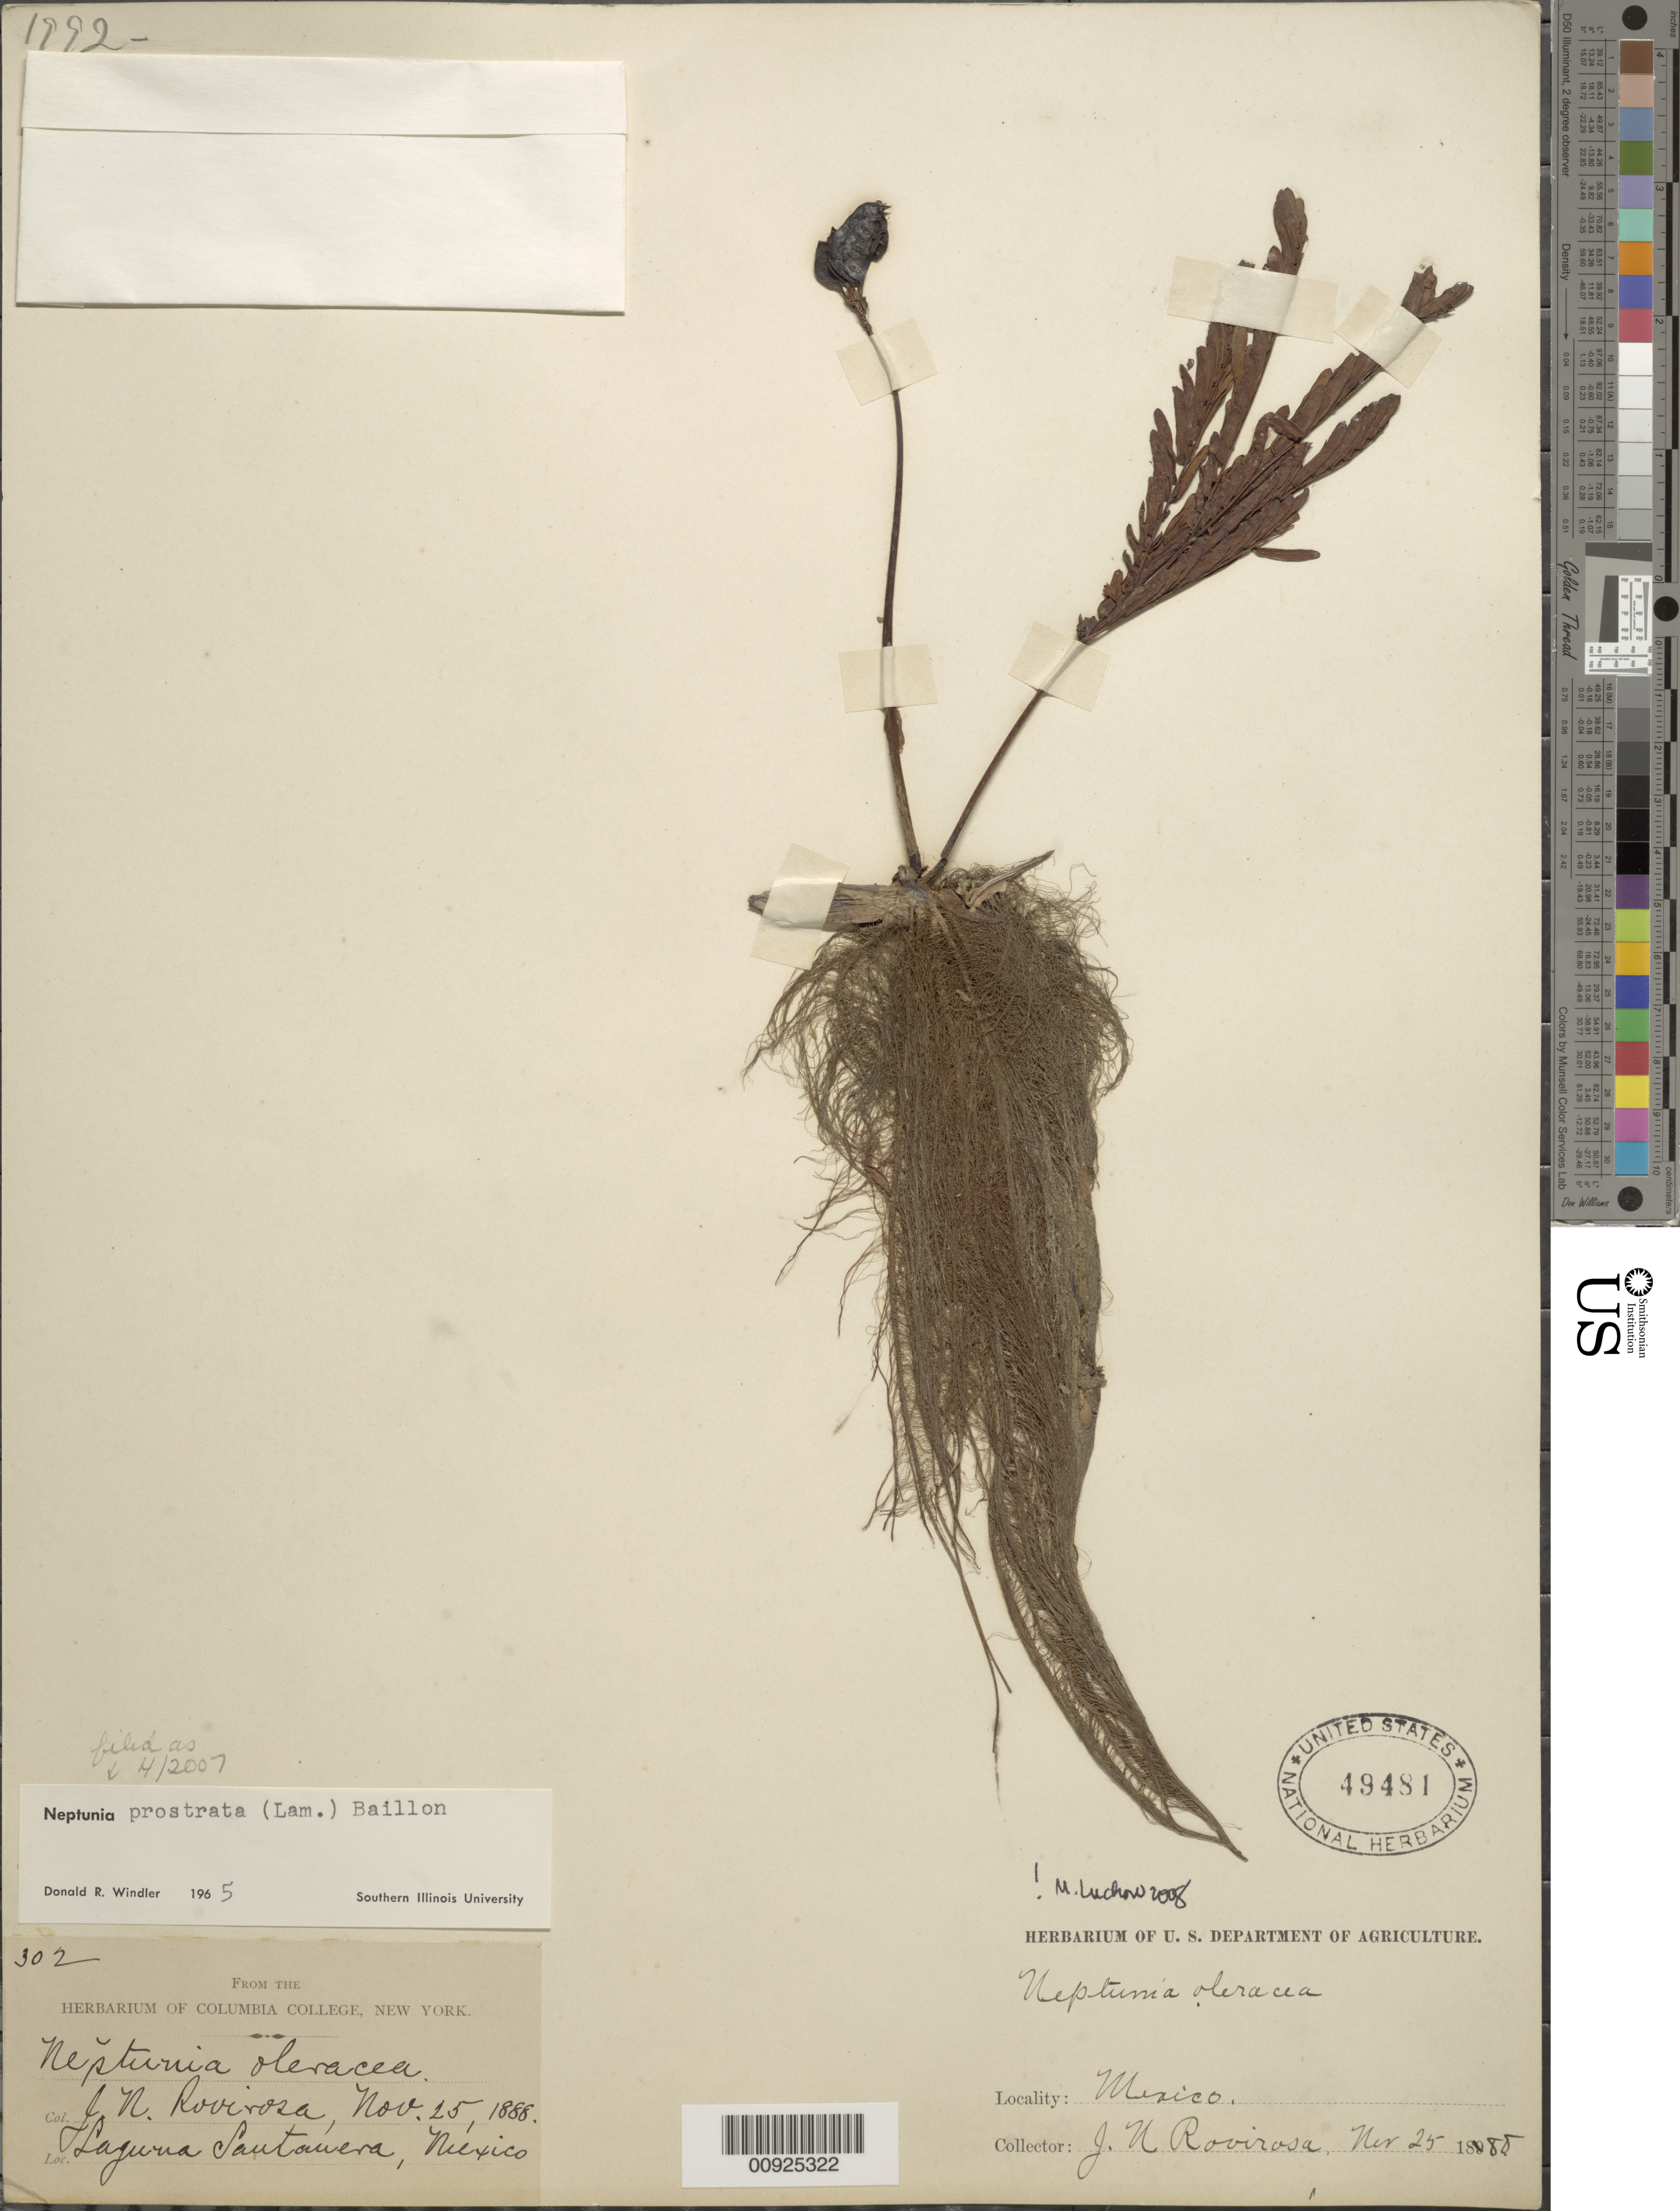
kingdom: Plantae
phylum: Tracheophyta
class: Magnoliopsida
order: Fabales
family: Fabaceae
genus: Neptunia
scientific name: Neptunia oleracea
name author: Lour.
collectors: J. N. Rovirosa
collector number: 302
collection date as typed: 25 Nov 1888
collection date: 1888-11-25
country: Mexico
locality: Laguna Santanera.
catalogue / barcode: US 49481